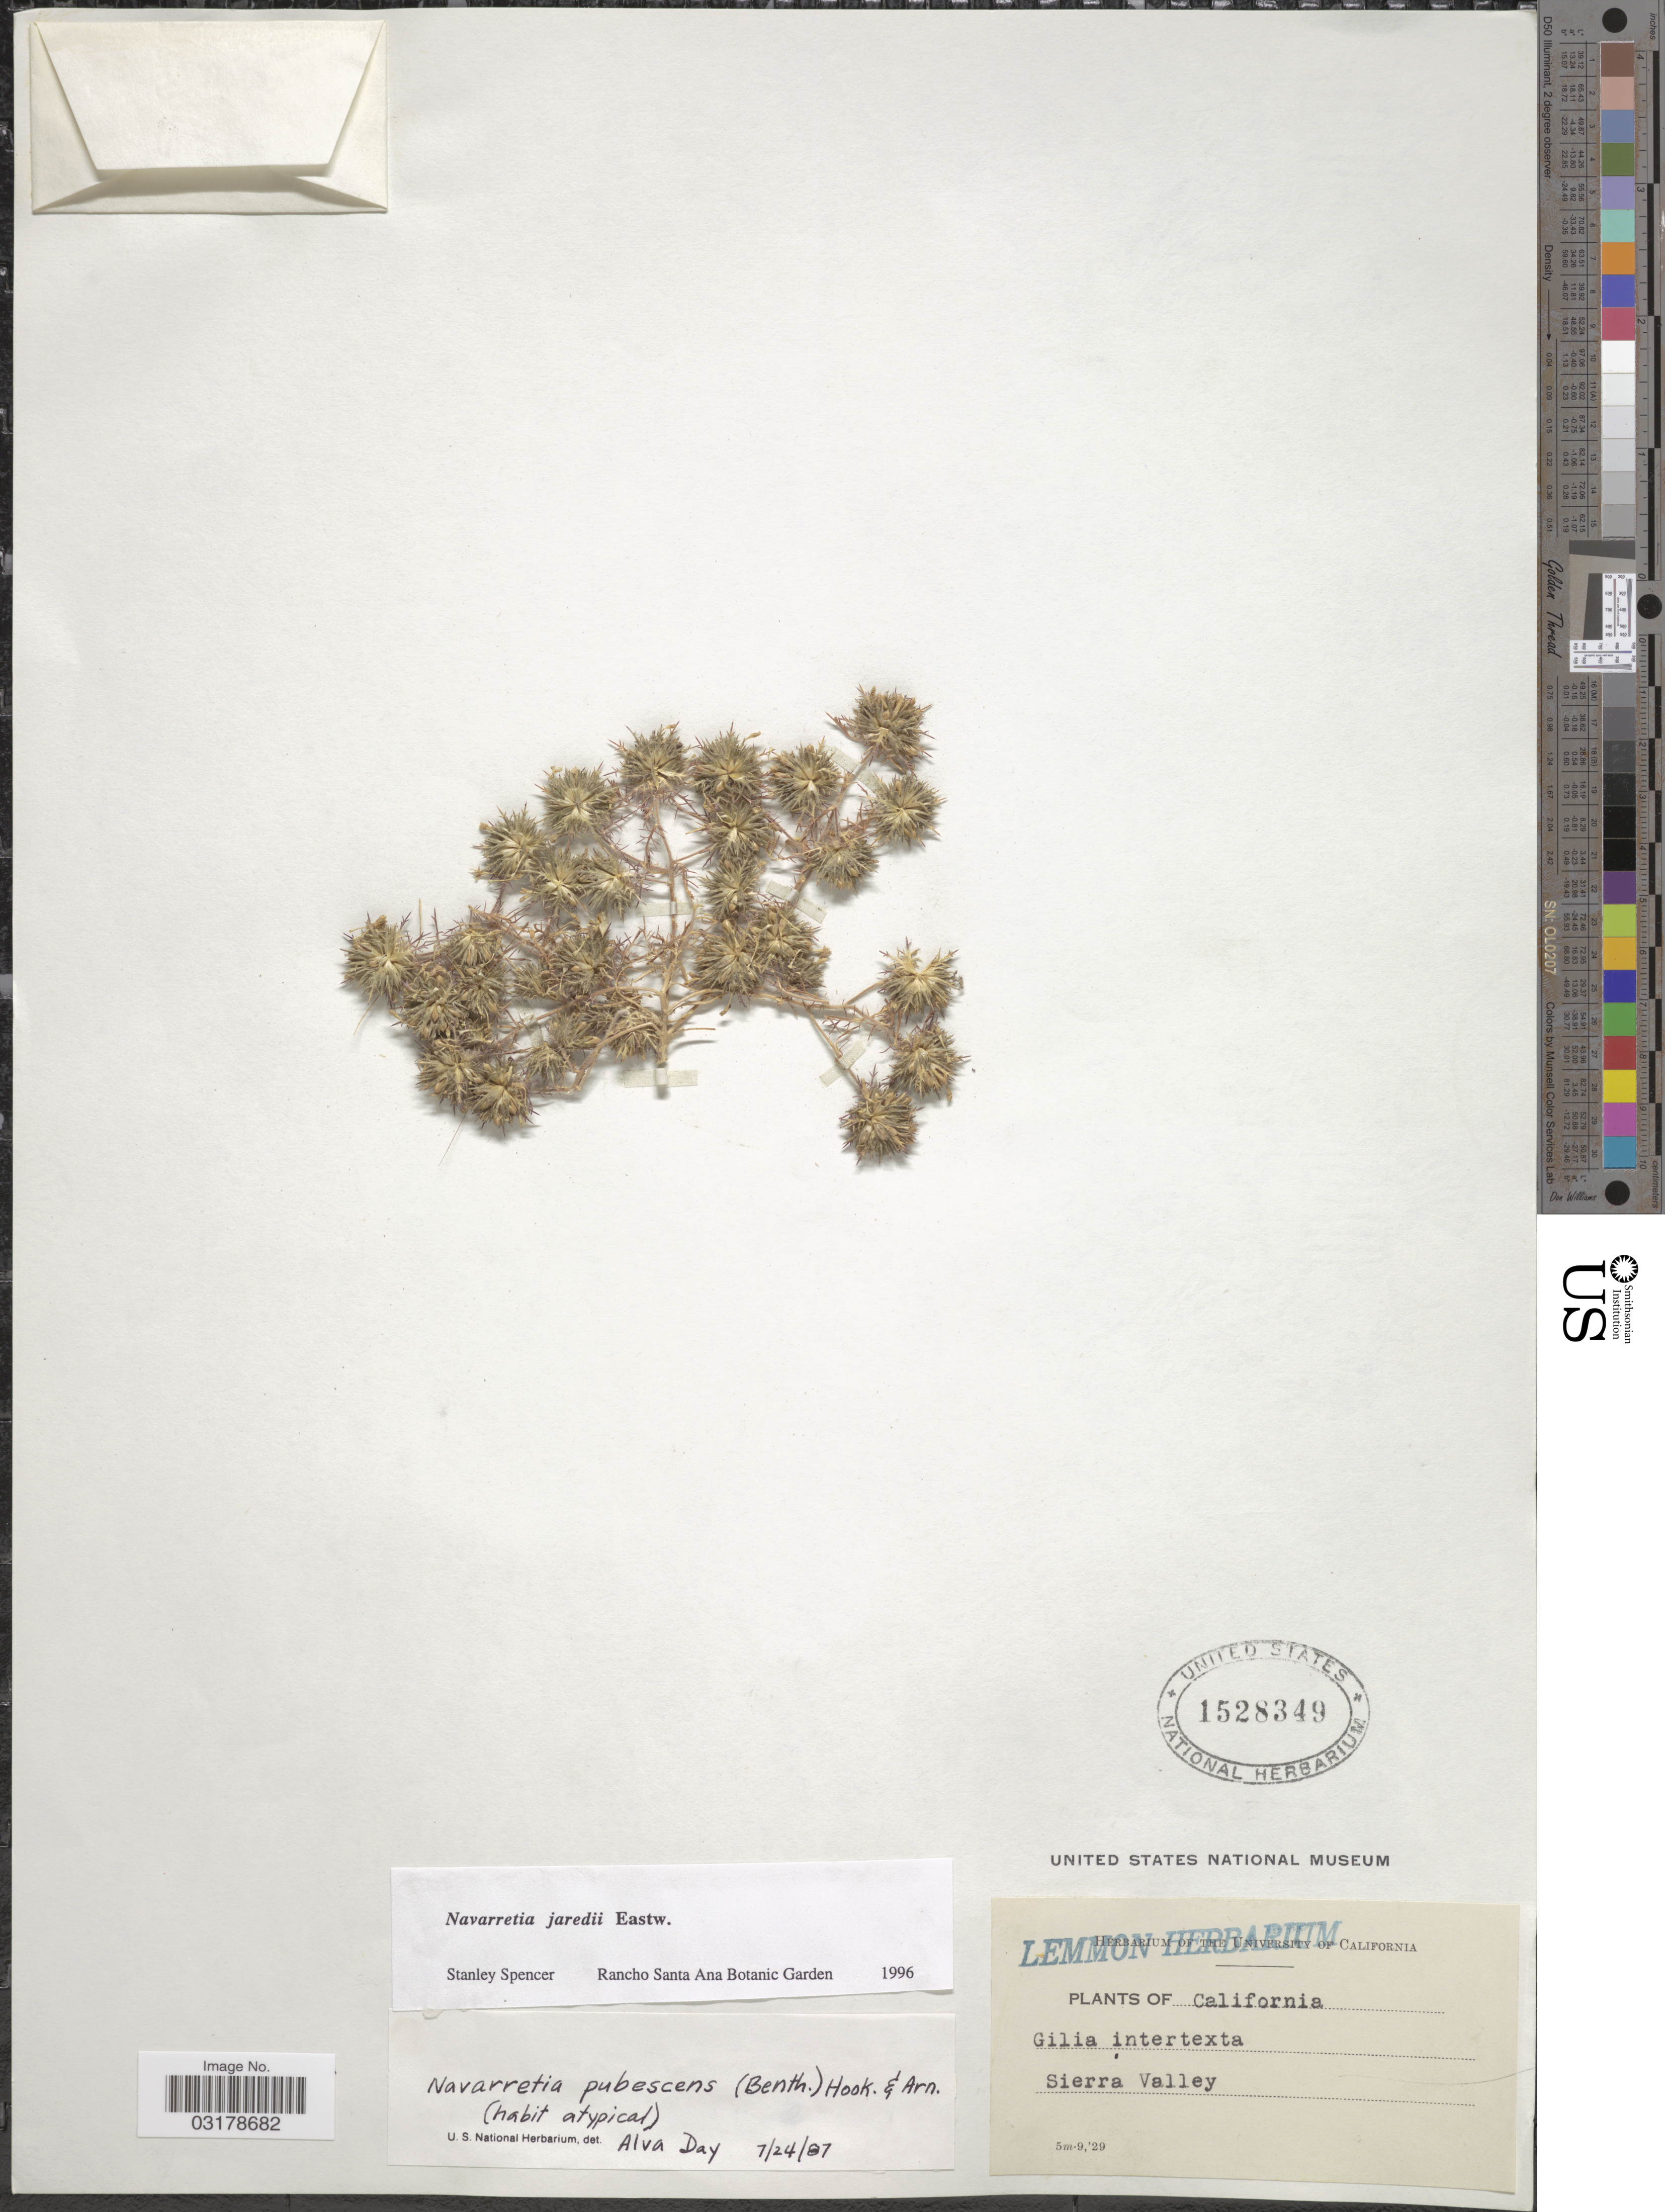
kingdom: Plantae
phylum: Tracheophyta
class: Magnoliopsida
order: Ericales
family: Polemoniaceae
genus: Navarretia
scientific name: Navarretia jaredii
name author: Eastw.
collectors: ex herb. Lemmon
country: United States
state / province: California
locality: Sierra Valley.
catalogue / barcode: US 1528349